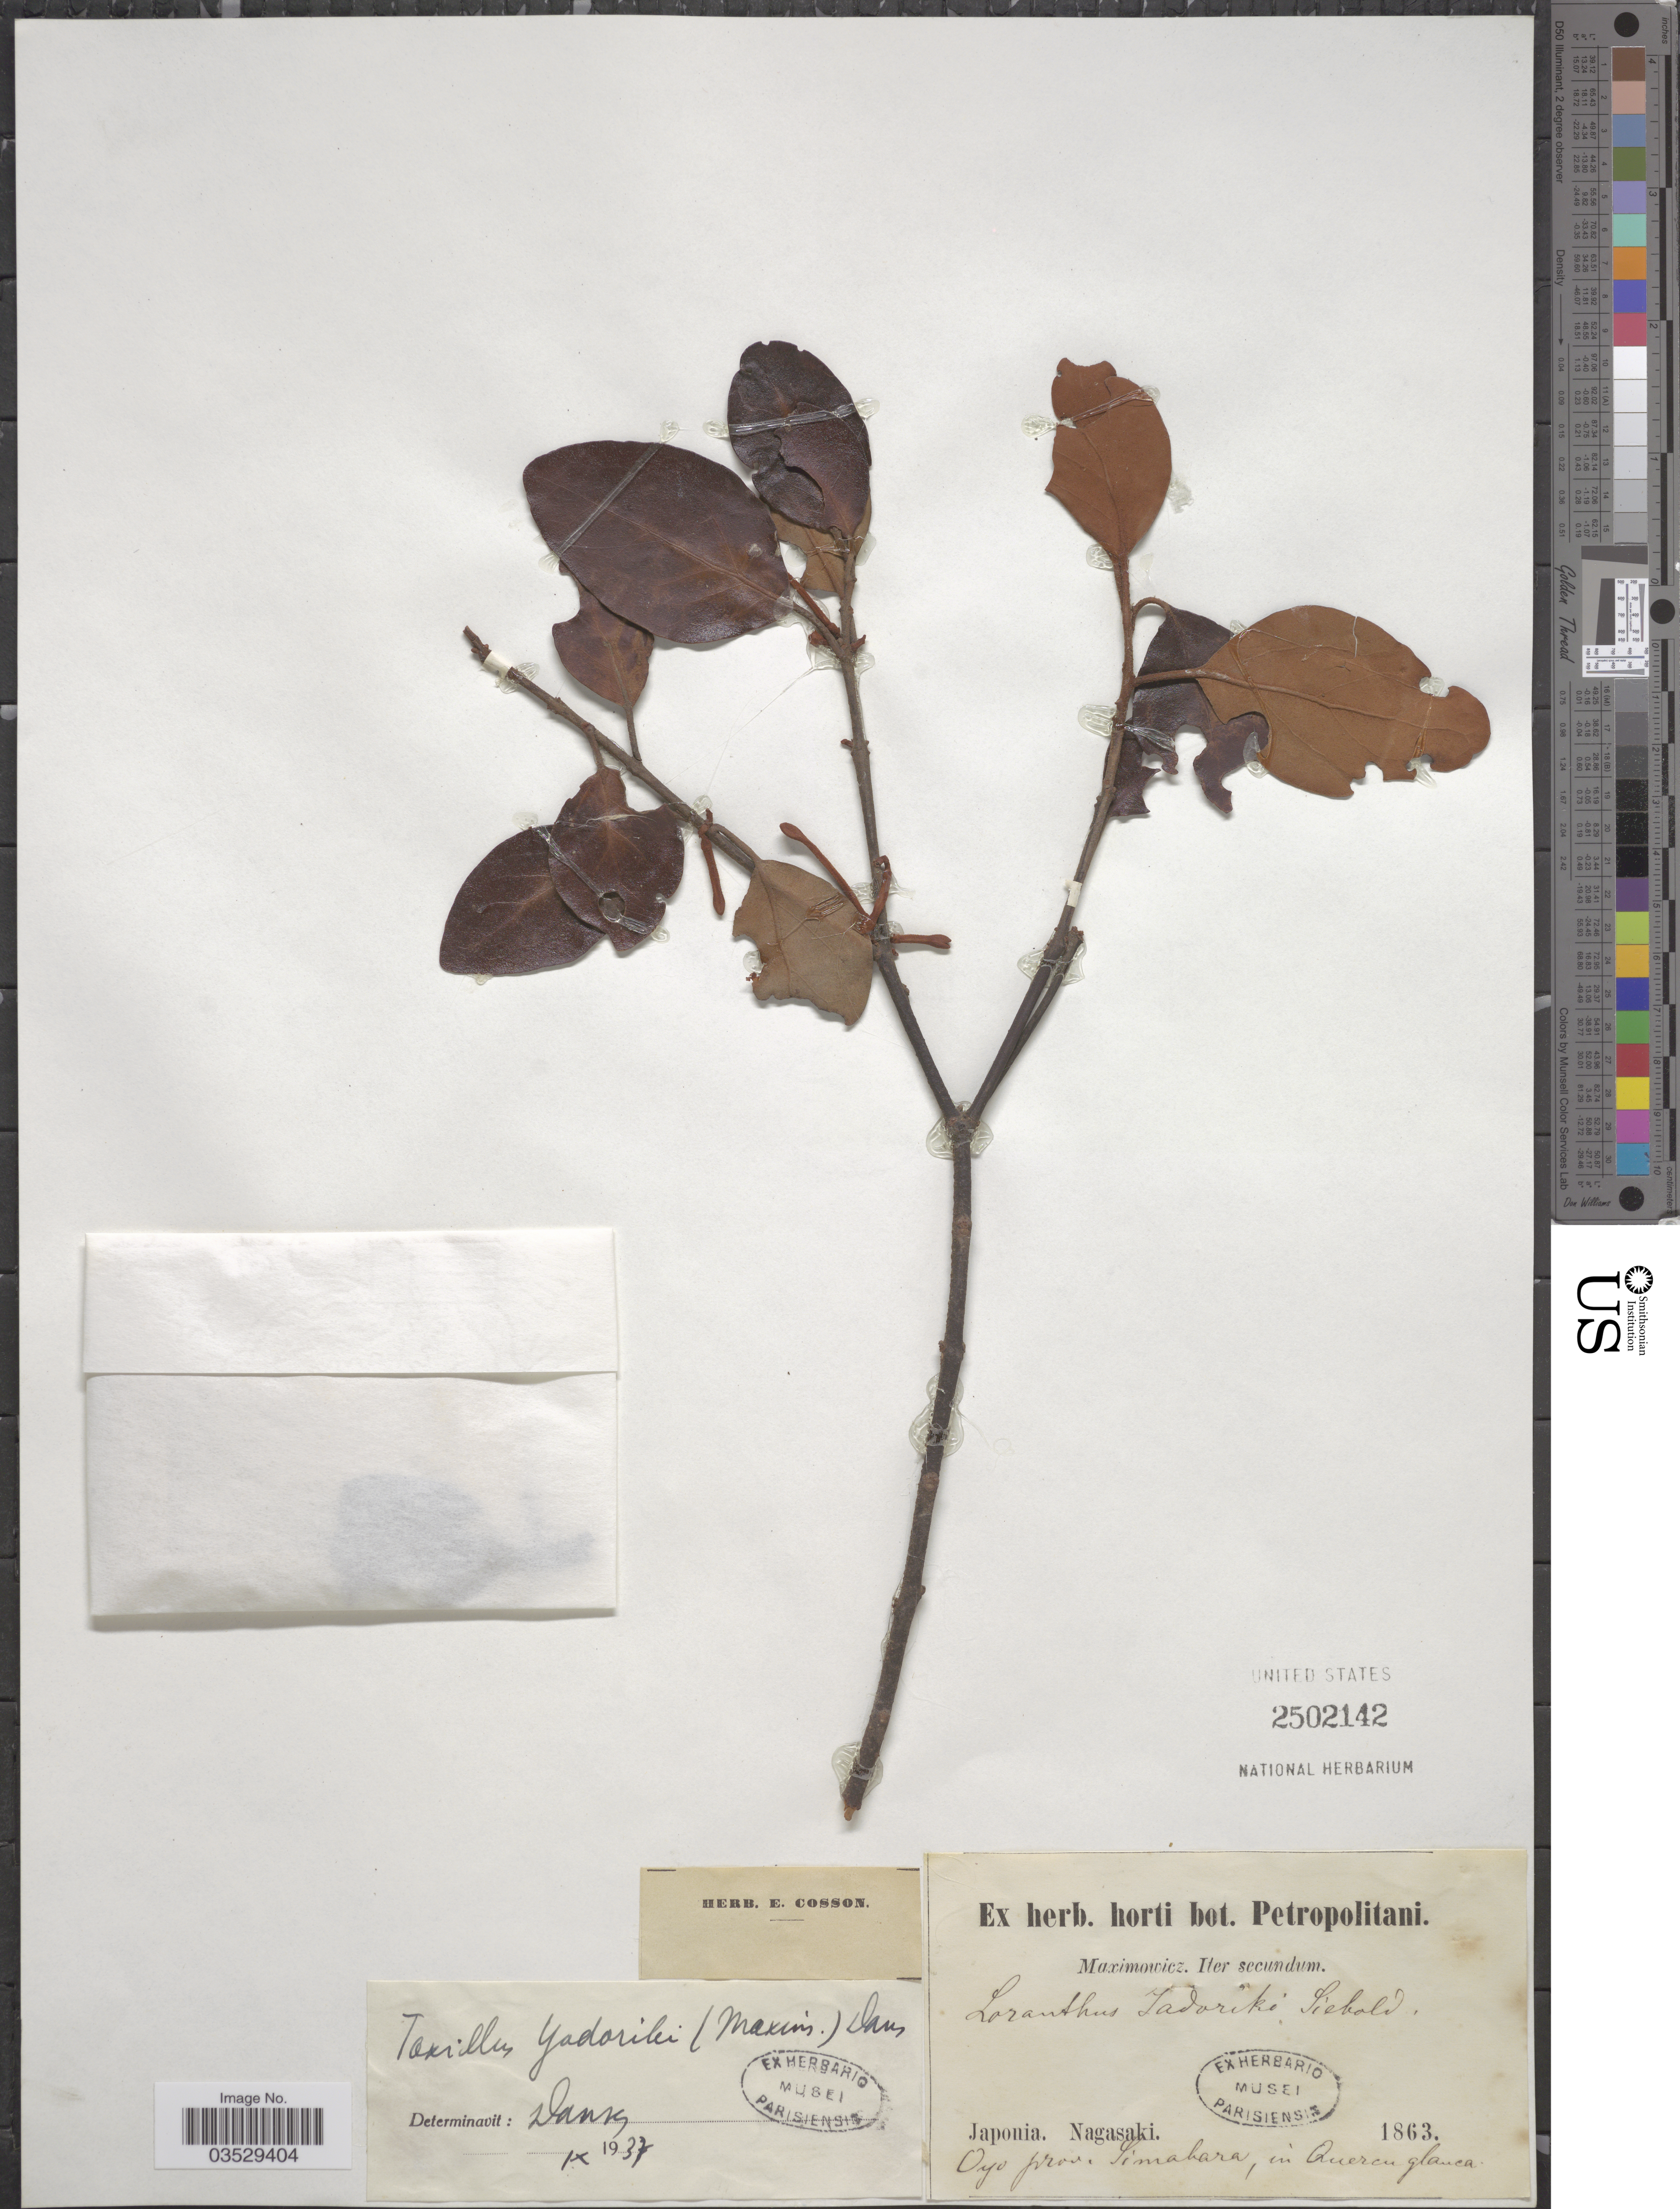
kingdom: Plantae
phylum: Tracheophyta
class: Magnoliopsida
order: Santalales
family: Loranthaceae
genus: Taxillus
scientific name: Taxillus yadoriki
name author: (Maxim.) Danser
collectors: Maximowicz, --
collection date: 1863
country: Japan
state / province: Nagasaki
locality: Oyo prov. Simabara, in Quercu glauca.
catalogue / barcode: US 2502142